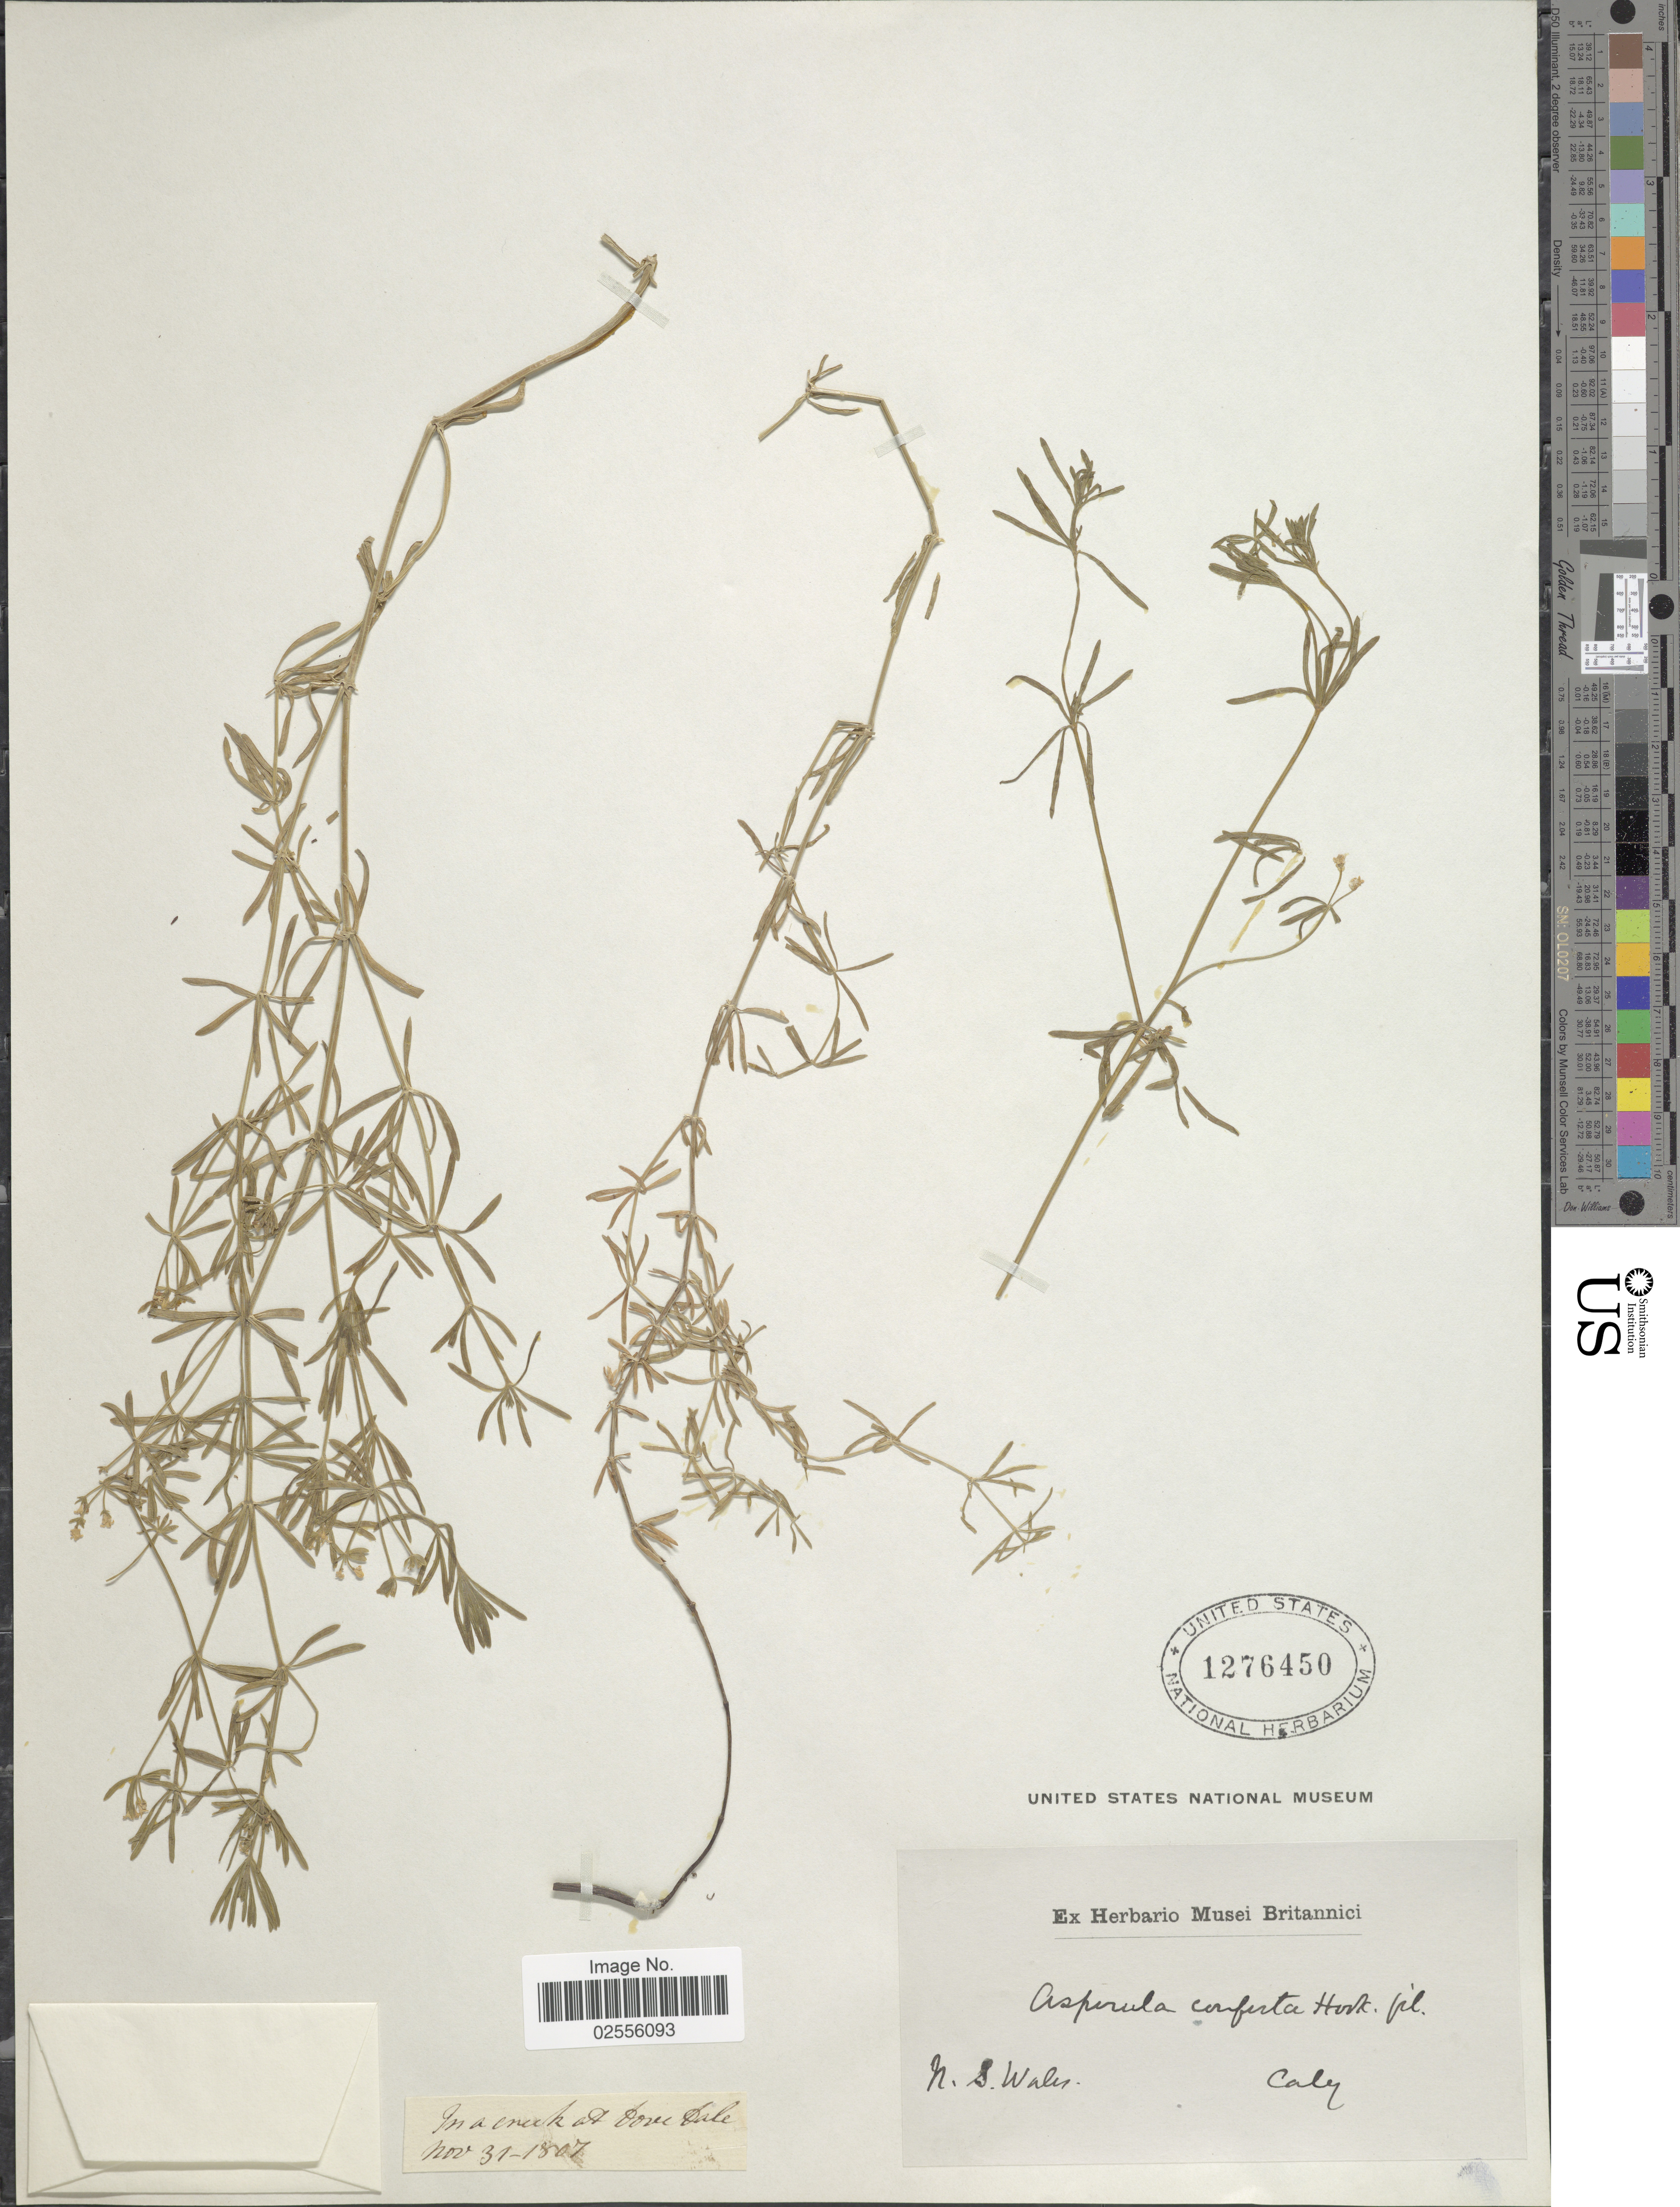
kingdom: Plantae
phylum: Tracheophyta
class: Magnoliopsida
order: Gentianales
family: Rubiaceae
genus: Asperula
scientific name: Asperula conferta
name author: Hook. f.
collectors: -. Caley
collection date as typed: Transcribed d/m/y: 31/11/1807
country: Australia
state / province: New South Wales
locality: In a creek at Dove Dale, N.S. Wales.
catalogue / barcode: US 1276450